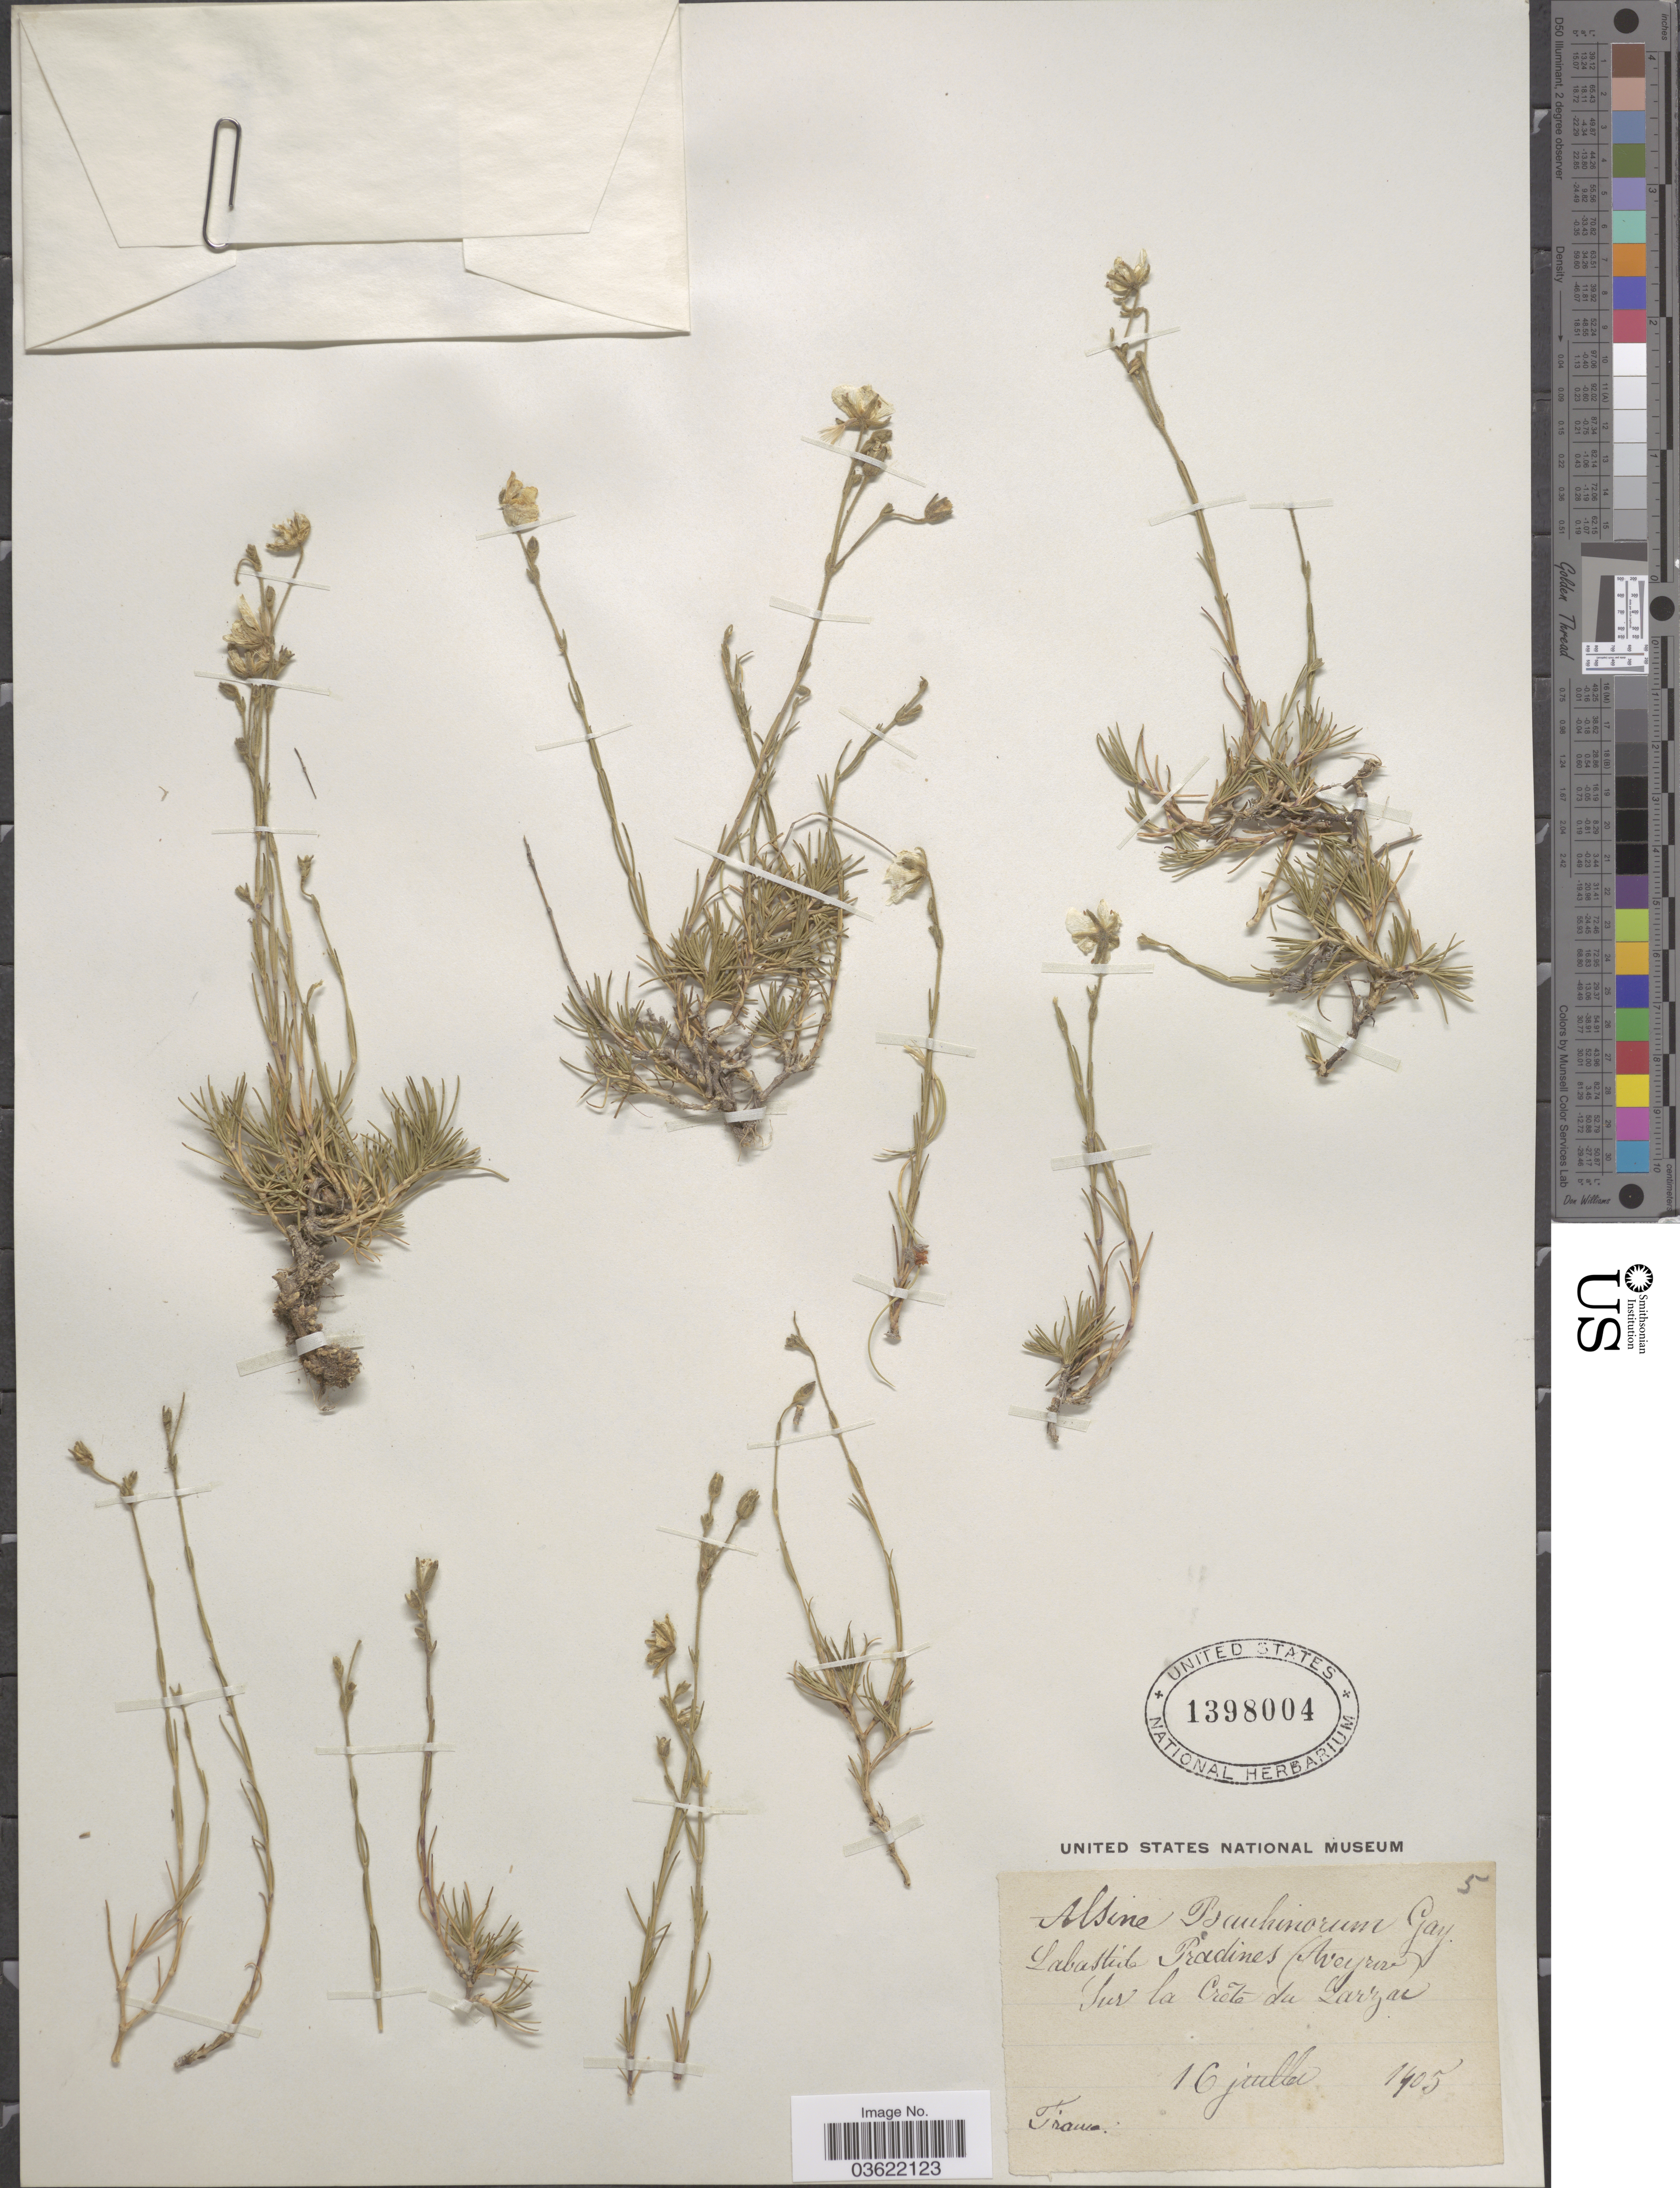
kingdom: Plantae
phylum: Tracheophyta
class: Magnoliopsida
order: Caryophyllales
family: Caryophyllaceae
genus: Cherleria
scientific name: Cherleria laricifolia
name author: (L.) Iamonico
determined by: Strong, Mark T., (BOT), Smithsonian Institution - National Museum of Natural History (UNITED STATES)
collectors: Triana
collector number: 5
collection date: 1905-07-16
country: France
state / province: Occitanie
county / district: Aveyron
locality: Labastide Pradines (Aveyron) Sur la Créte du Larzac.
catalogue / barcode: US 1398004